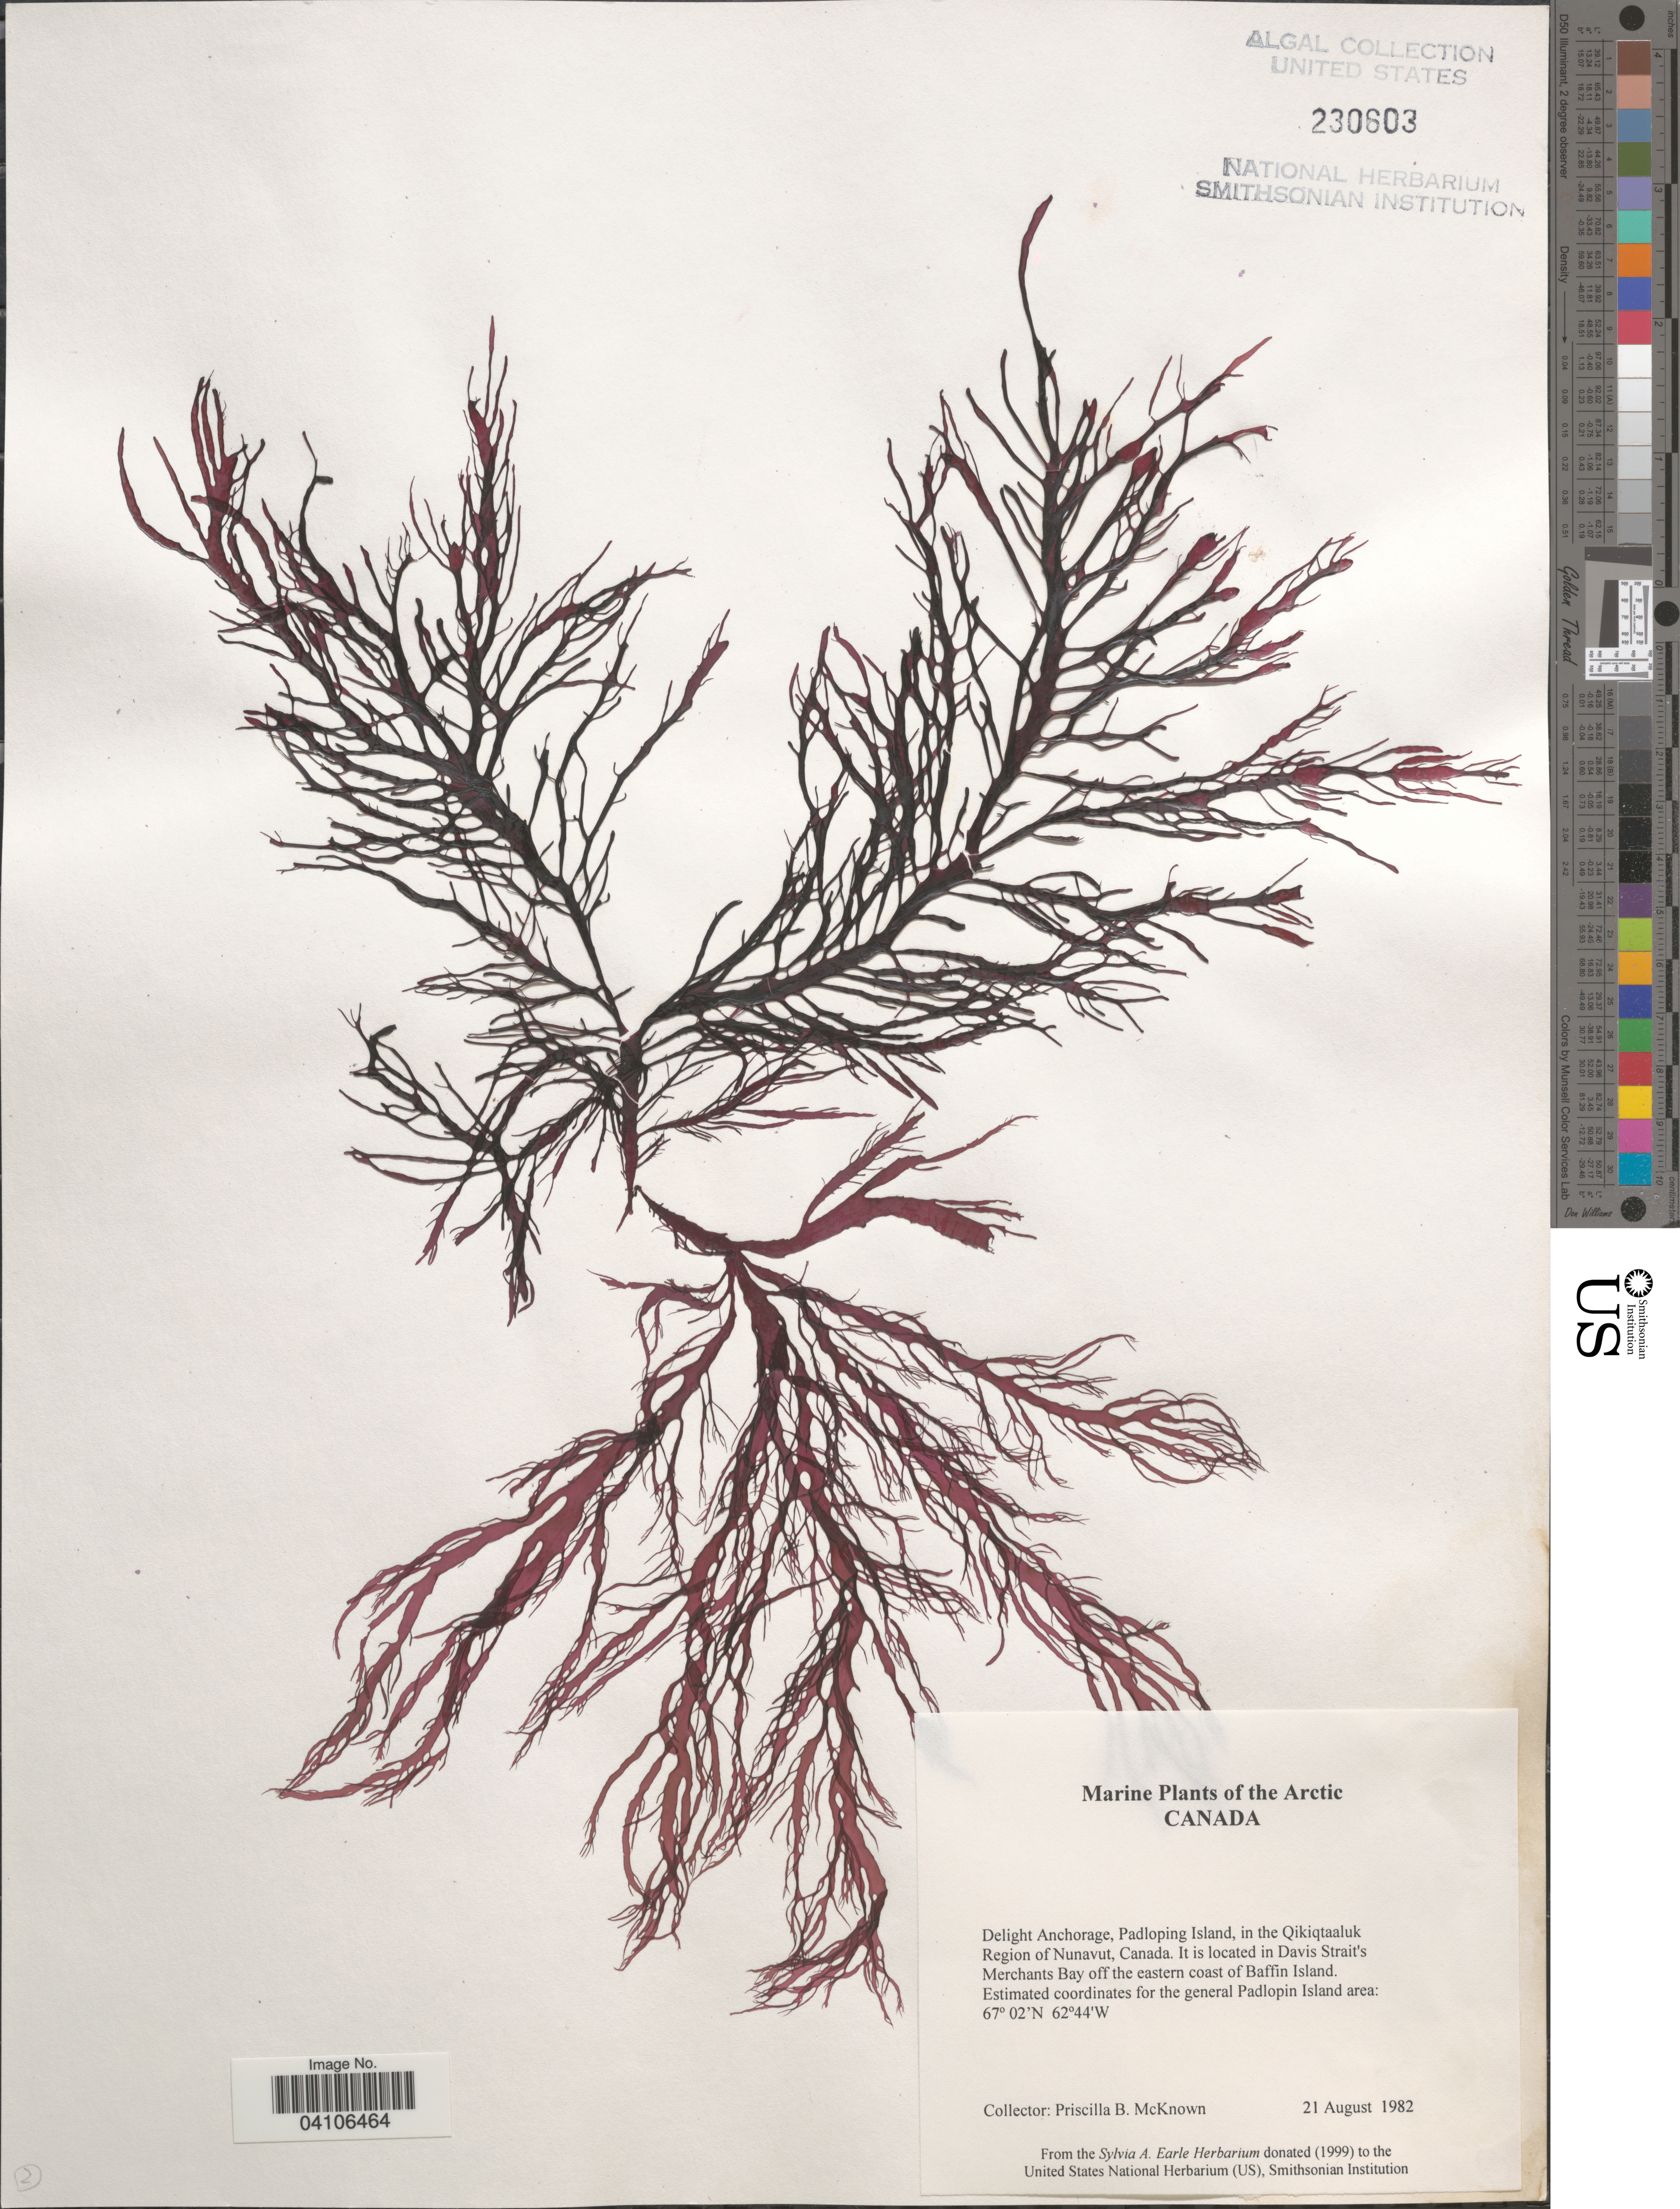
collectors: P. McKnown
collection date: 1982-08-21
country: Canada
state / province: Nunavut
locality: The Arctic Canada. Delight Anchorage, Padloping Island, in the Qikiqtaaluk Region of Nunavut. It is located in Davis Strait's Merchants Bay off the eastern coast of Baffin Island.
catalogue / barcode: US 230603